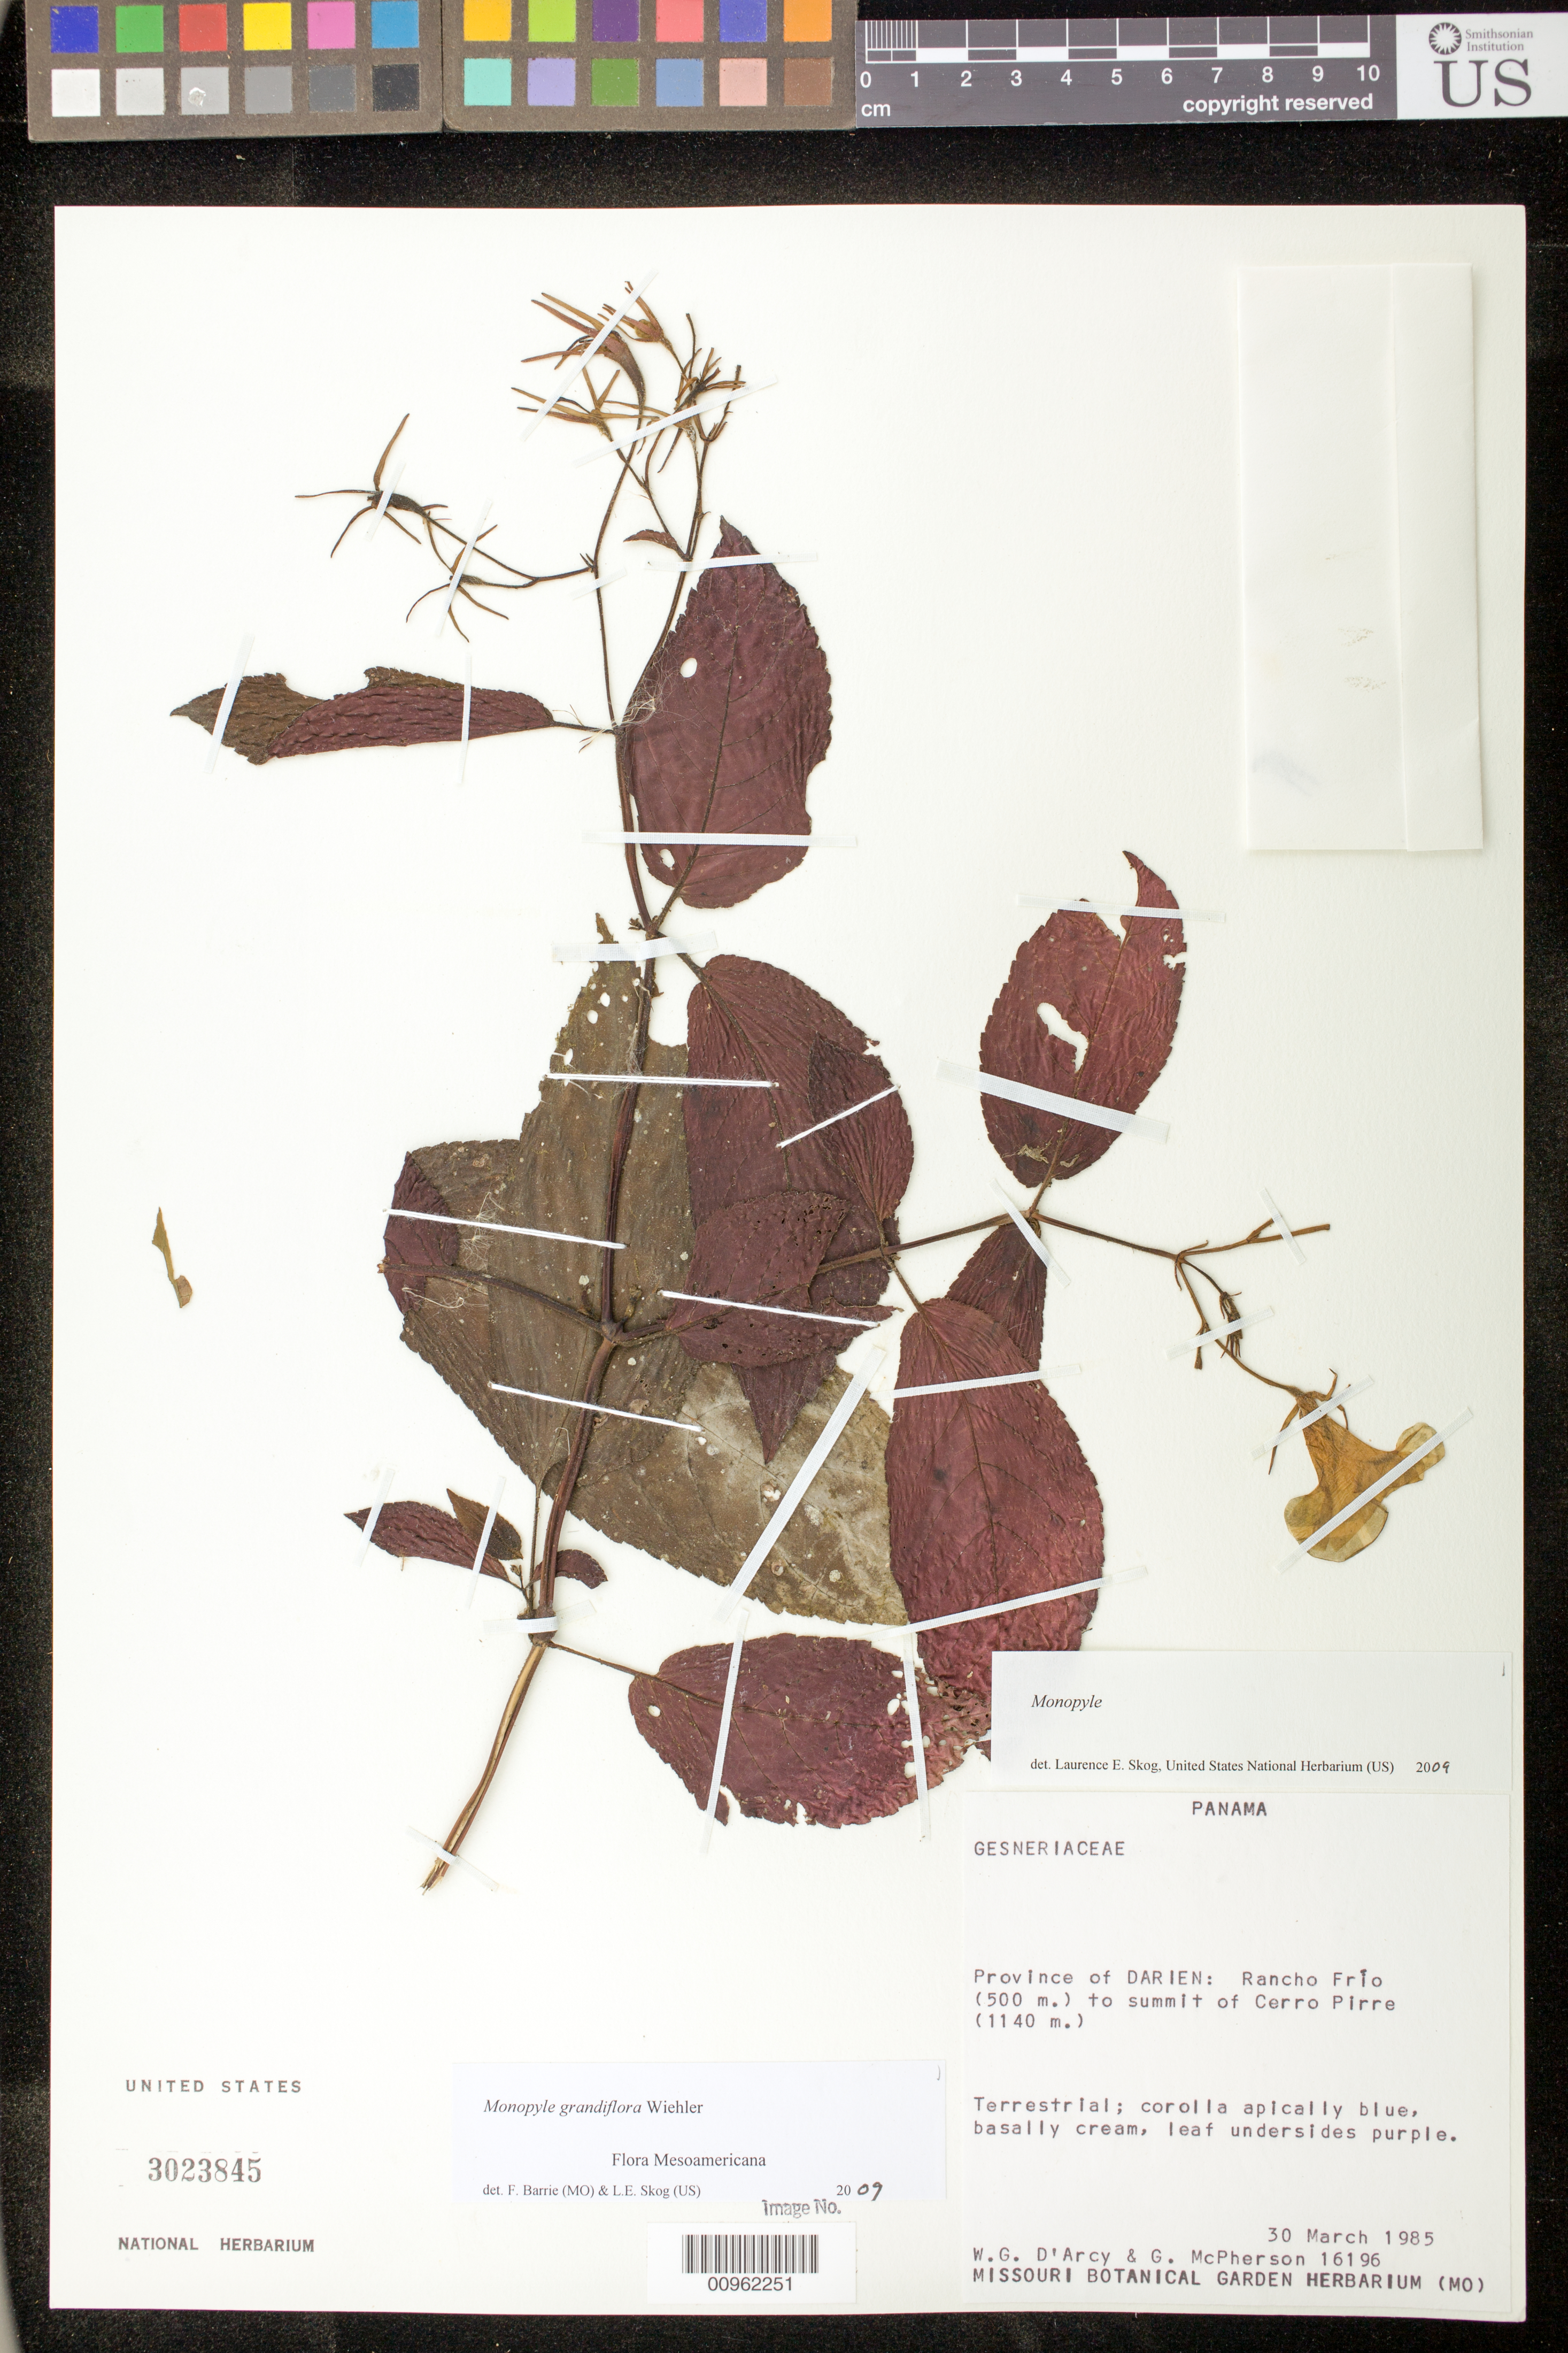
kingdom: Plantae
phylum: Tracheophyta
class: Magnoliopsida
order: Lamiales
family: Gesneriaceae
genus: Monopyle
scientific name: Monopyle grandiflora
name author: Wiehler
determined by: Barrie, F. R.; Skog, Laurence E.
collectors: W. G. D'Arcy & G. D. McPherson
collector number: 16196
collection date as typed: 30 Mar 1985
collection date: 1985-03-30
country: Panama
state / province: Darién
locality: Province of Darien: Rancho Frío to summit of Cerro Pirre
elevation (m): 500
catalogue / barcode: US 3023845